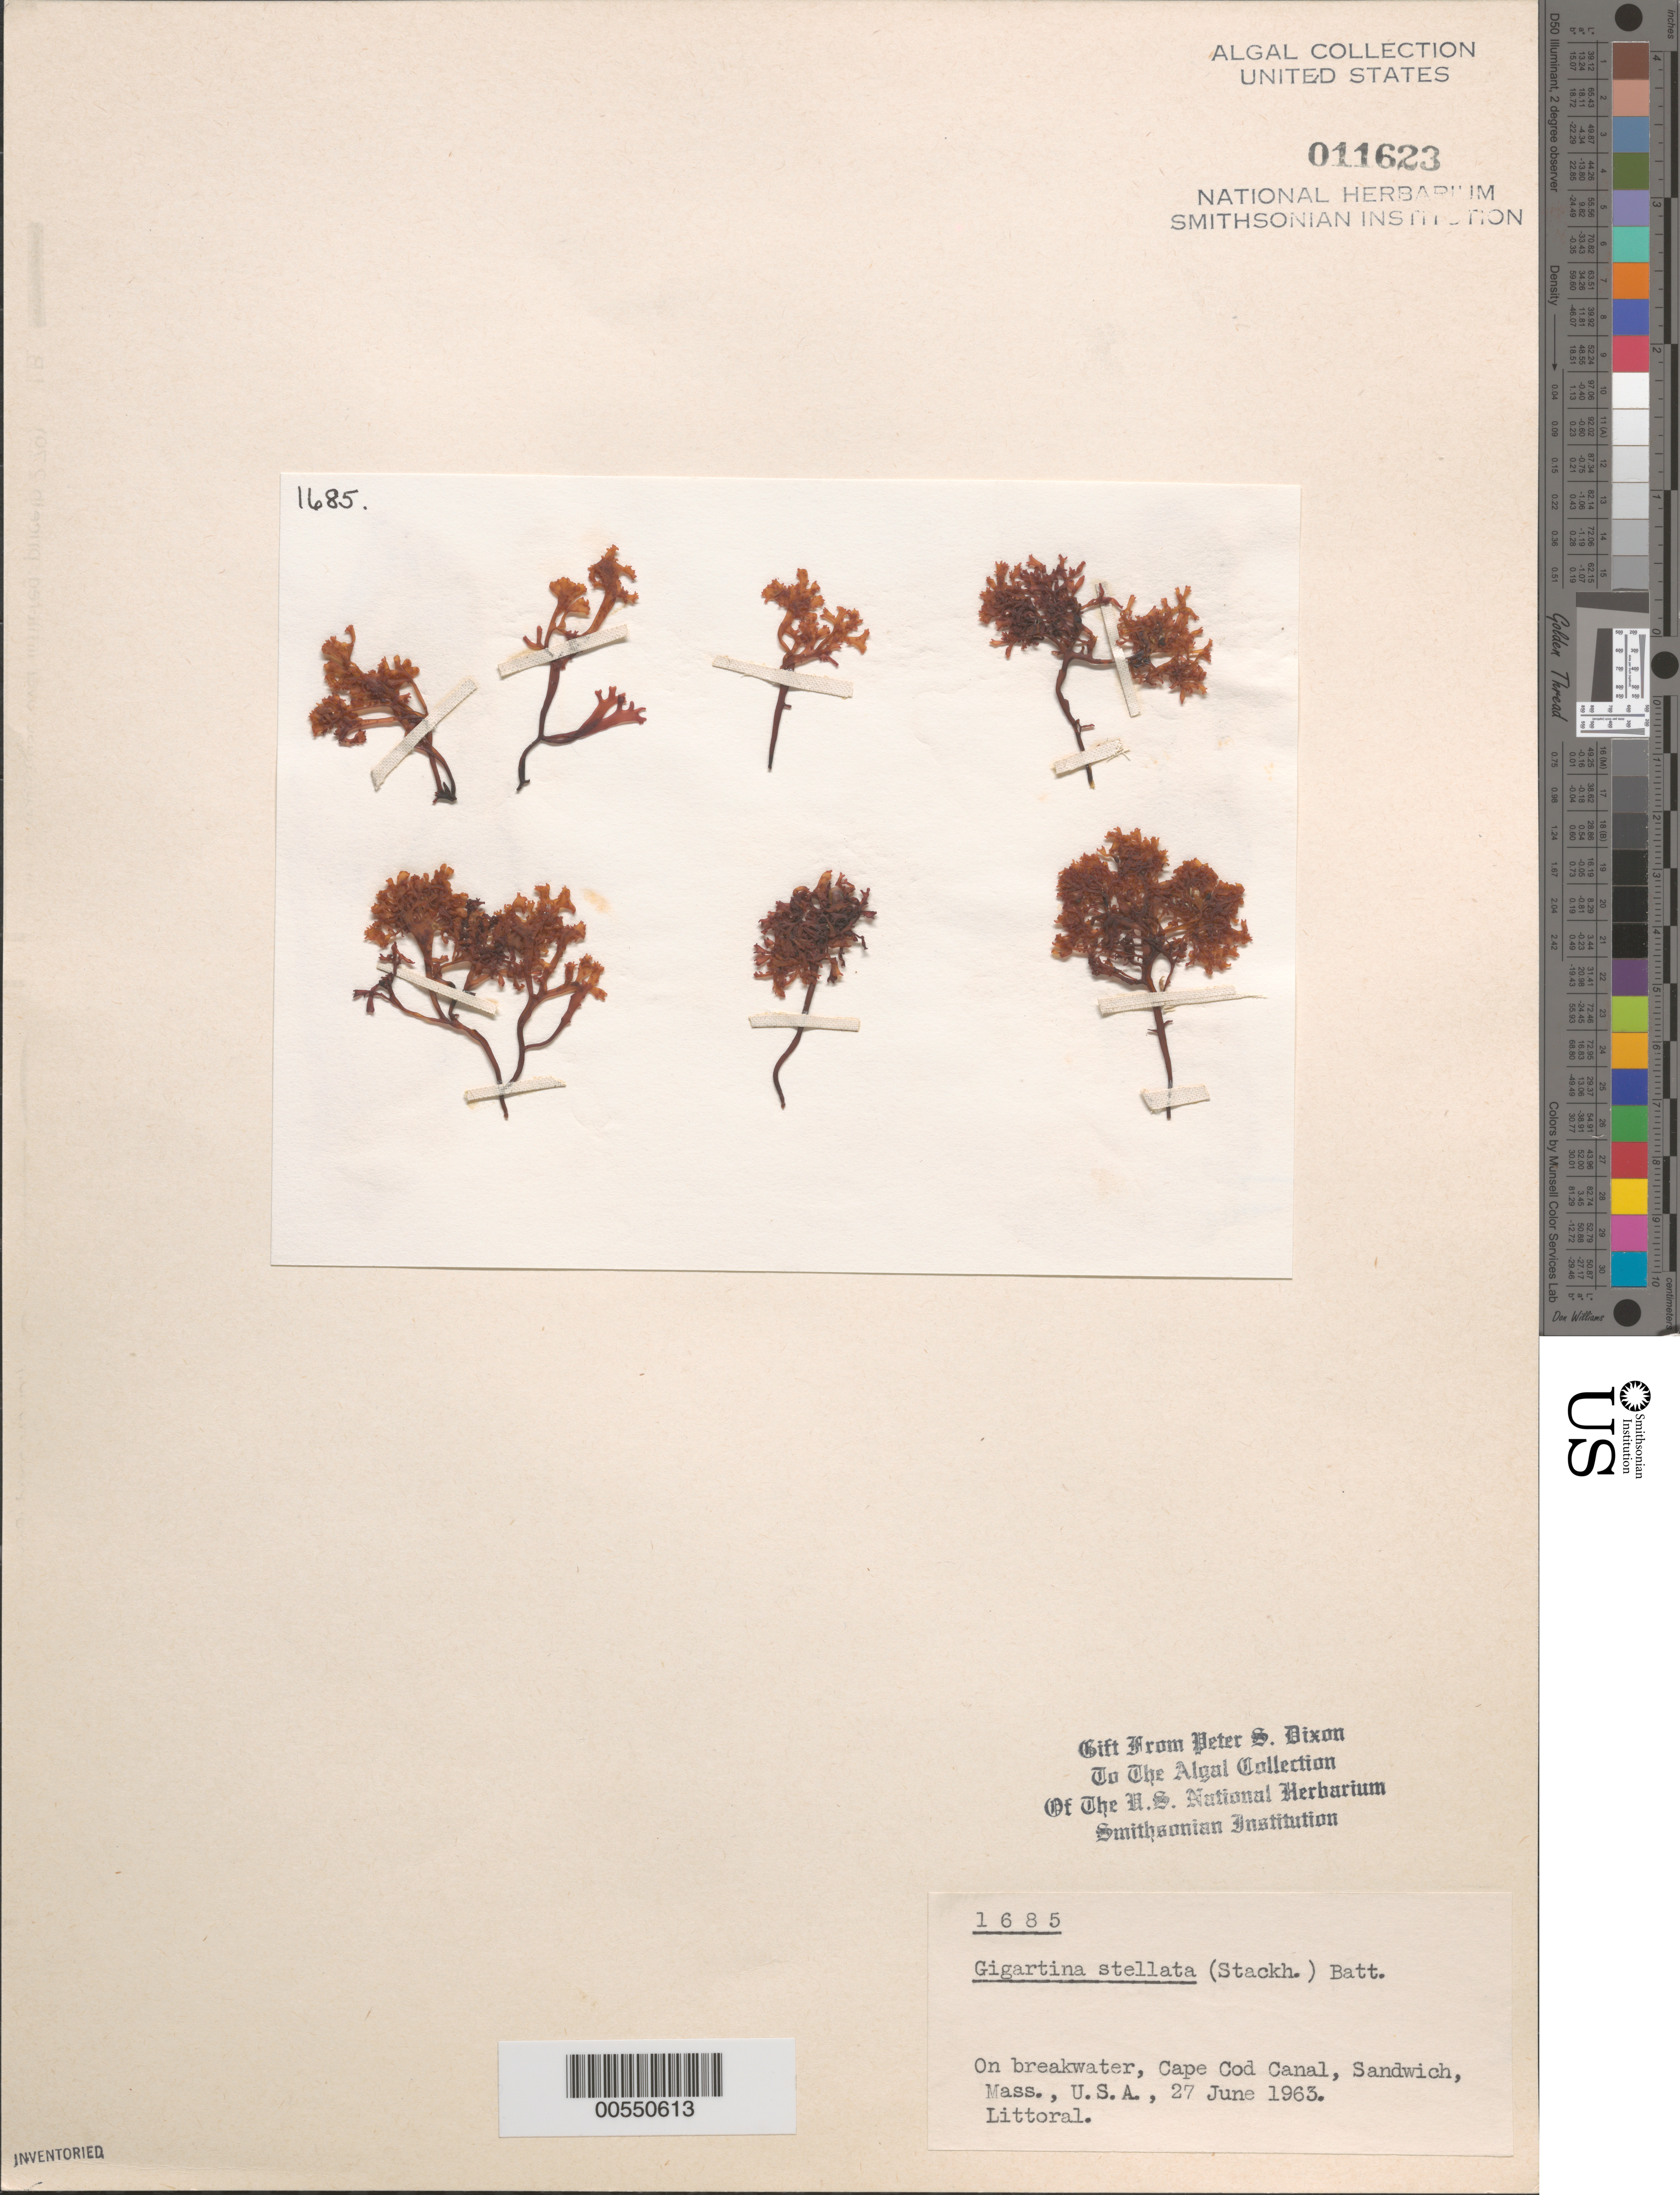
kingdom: Plantae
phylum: Rhodophyta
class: Florideophyceae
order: Gigartinales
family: Phyllophoraceae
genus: Mastocarpus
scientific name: Mastocarpus stellatus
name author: (Stackh.) Guiry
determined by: Algae name updating Project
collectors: P. S. Dixon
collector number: PSD 1685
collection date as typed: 27 Jun 1963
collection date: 1963-06-27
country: United States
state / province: Massachusetts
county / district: Barnstable County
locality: Cape Cod Canal, Sandwich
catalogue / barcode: US 11623